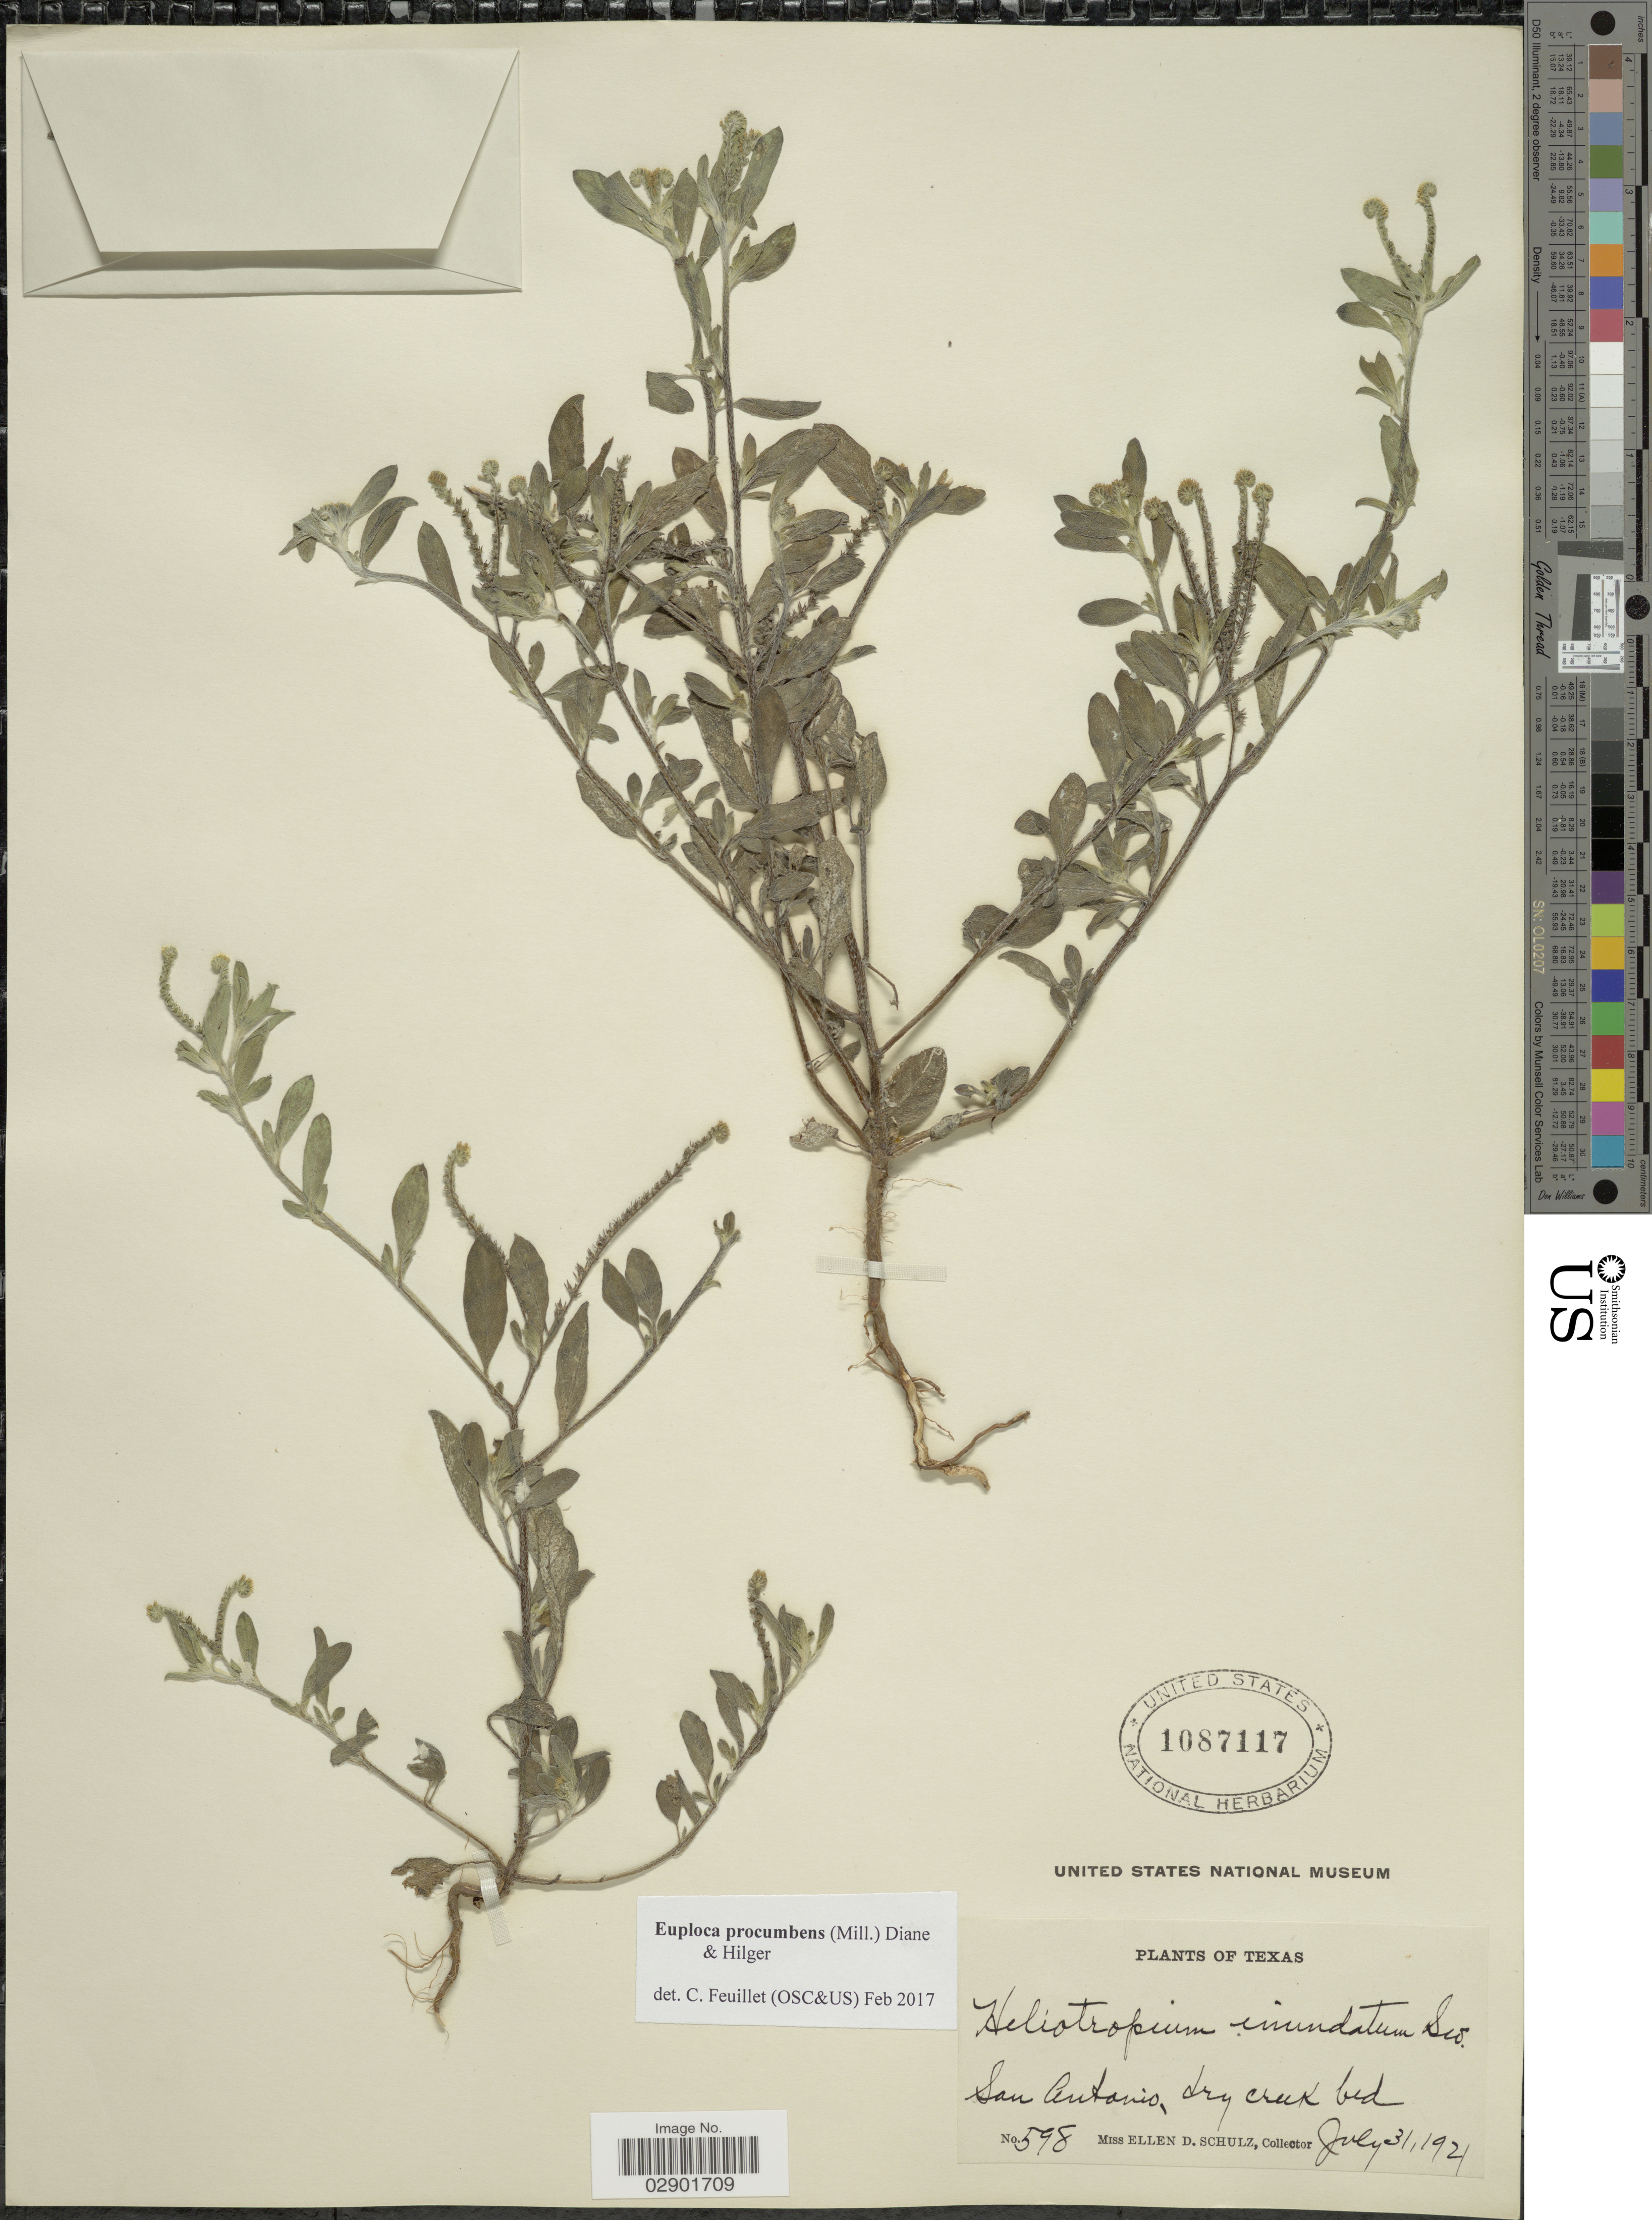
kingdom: Plantae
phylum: Tracheophyta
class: Magnoliopsida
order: Boraginales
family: Heliotropiaceae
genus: Euploca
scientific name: Euploca procumbens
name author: (Mill.) Diane & Hilger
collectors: E. D. Schulz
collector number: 598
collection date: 1921-07-31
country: United States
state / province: Texas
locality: San Antonio, dry creek bed.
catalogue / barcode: US 1087117